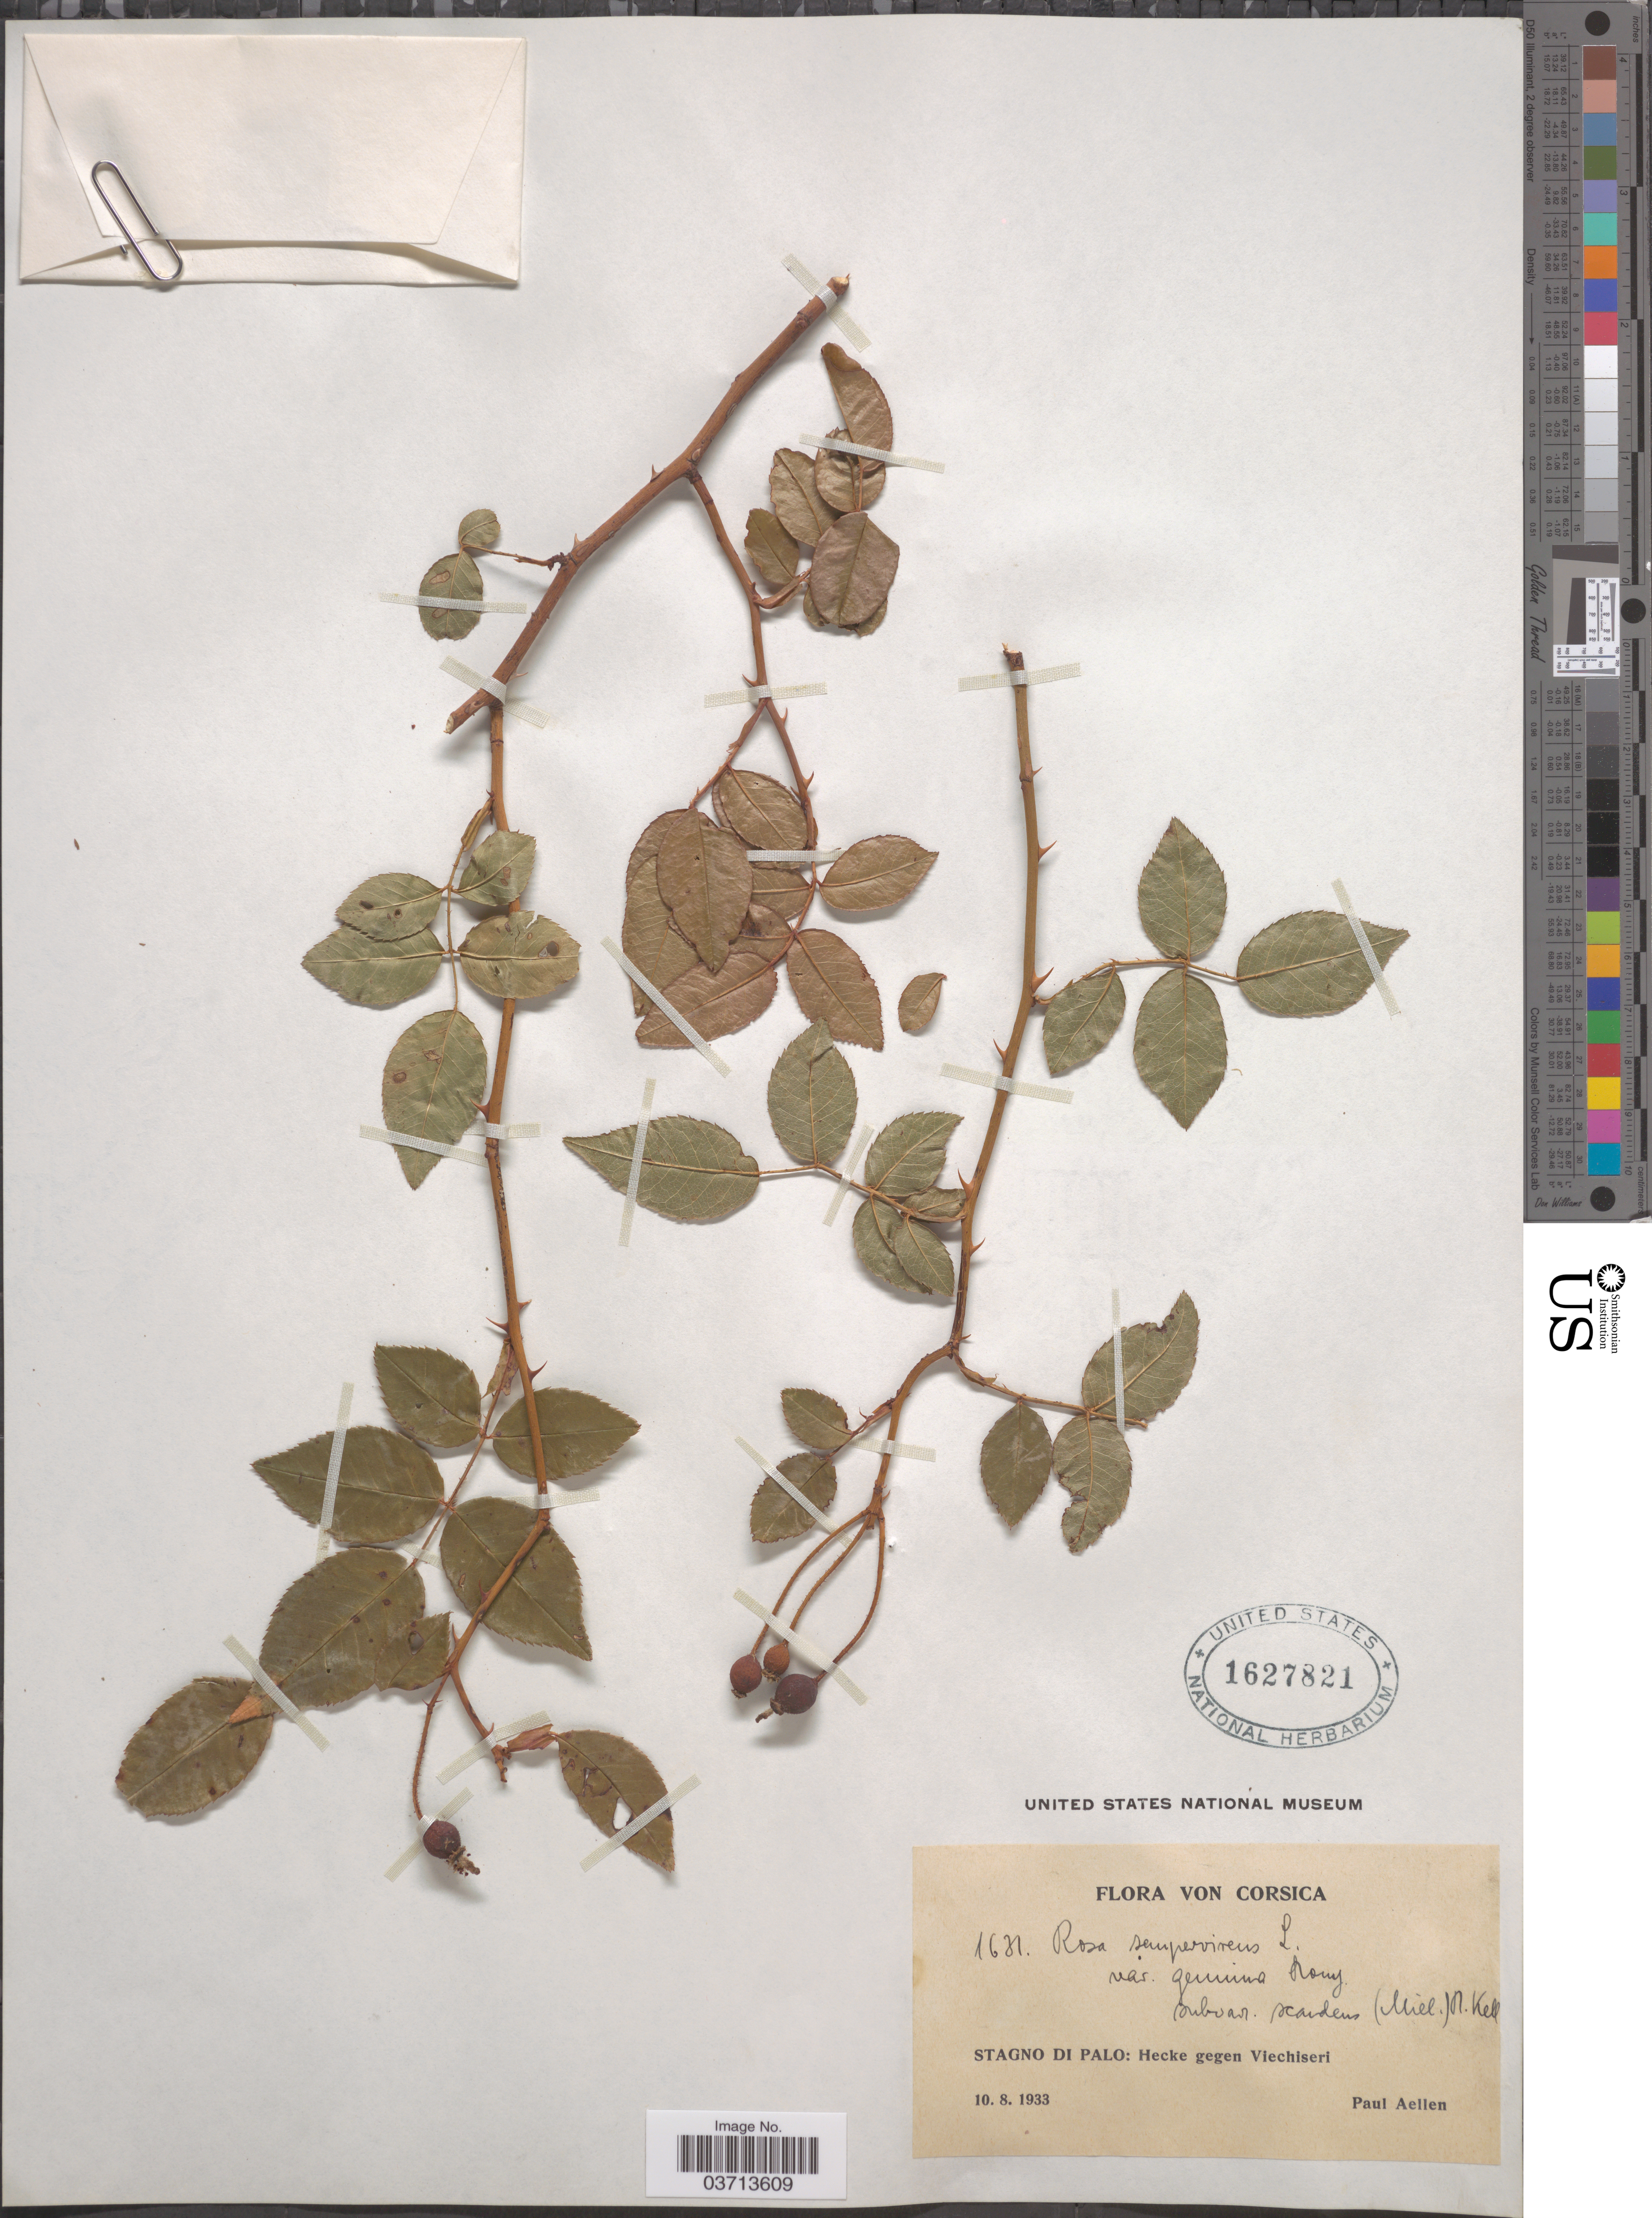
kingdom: Plantae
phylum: Tracheophyta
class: Magnoliopsida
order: Rosales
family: Rosaceae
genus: Rosa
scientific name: Rosa sempervirens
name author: L.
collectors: P. Aellen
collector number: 1631*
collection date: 1933-08-10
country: France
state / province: Corsica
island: Corse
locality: Stagno di Palo: Hecke gegen Viechiseri.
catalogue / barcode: US 1627821